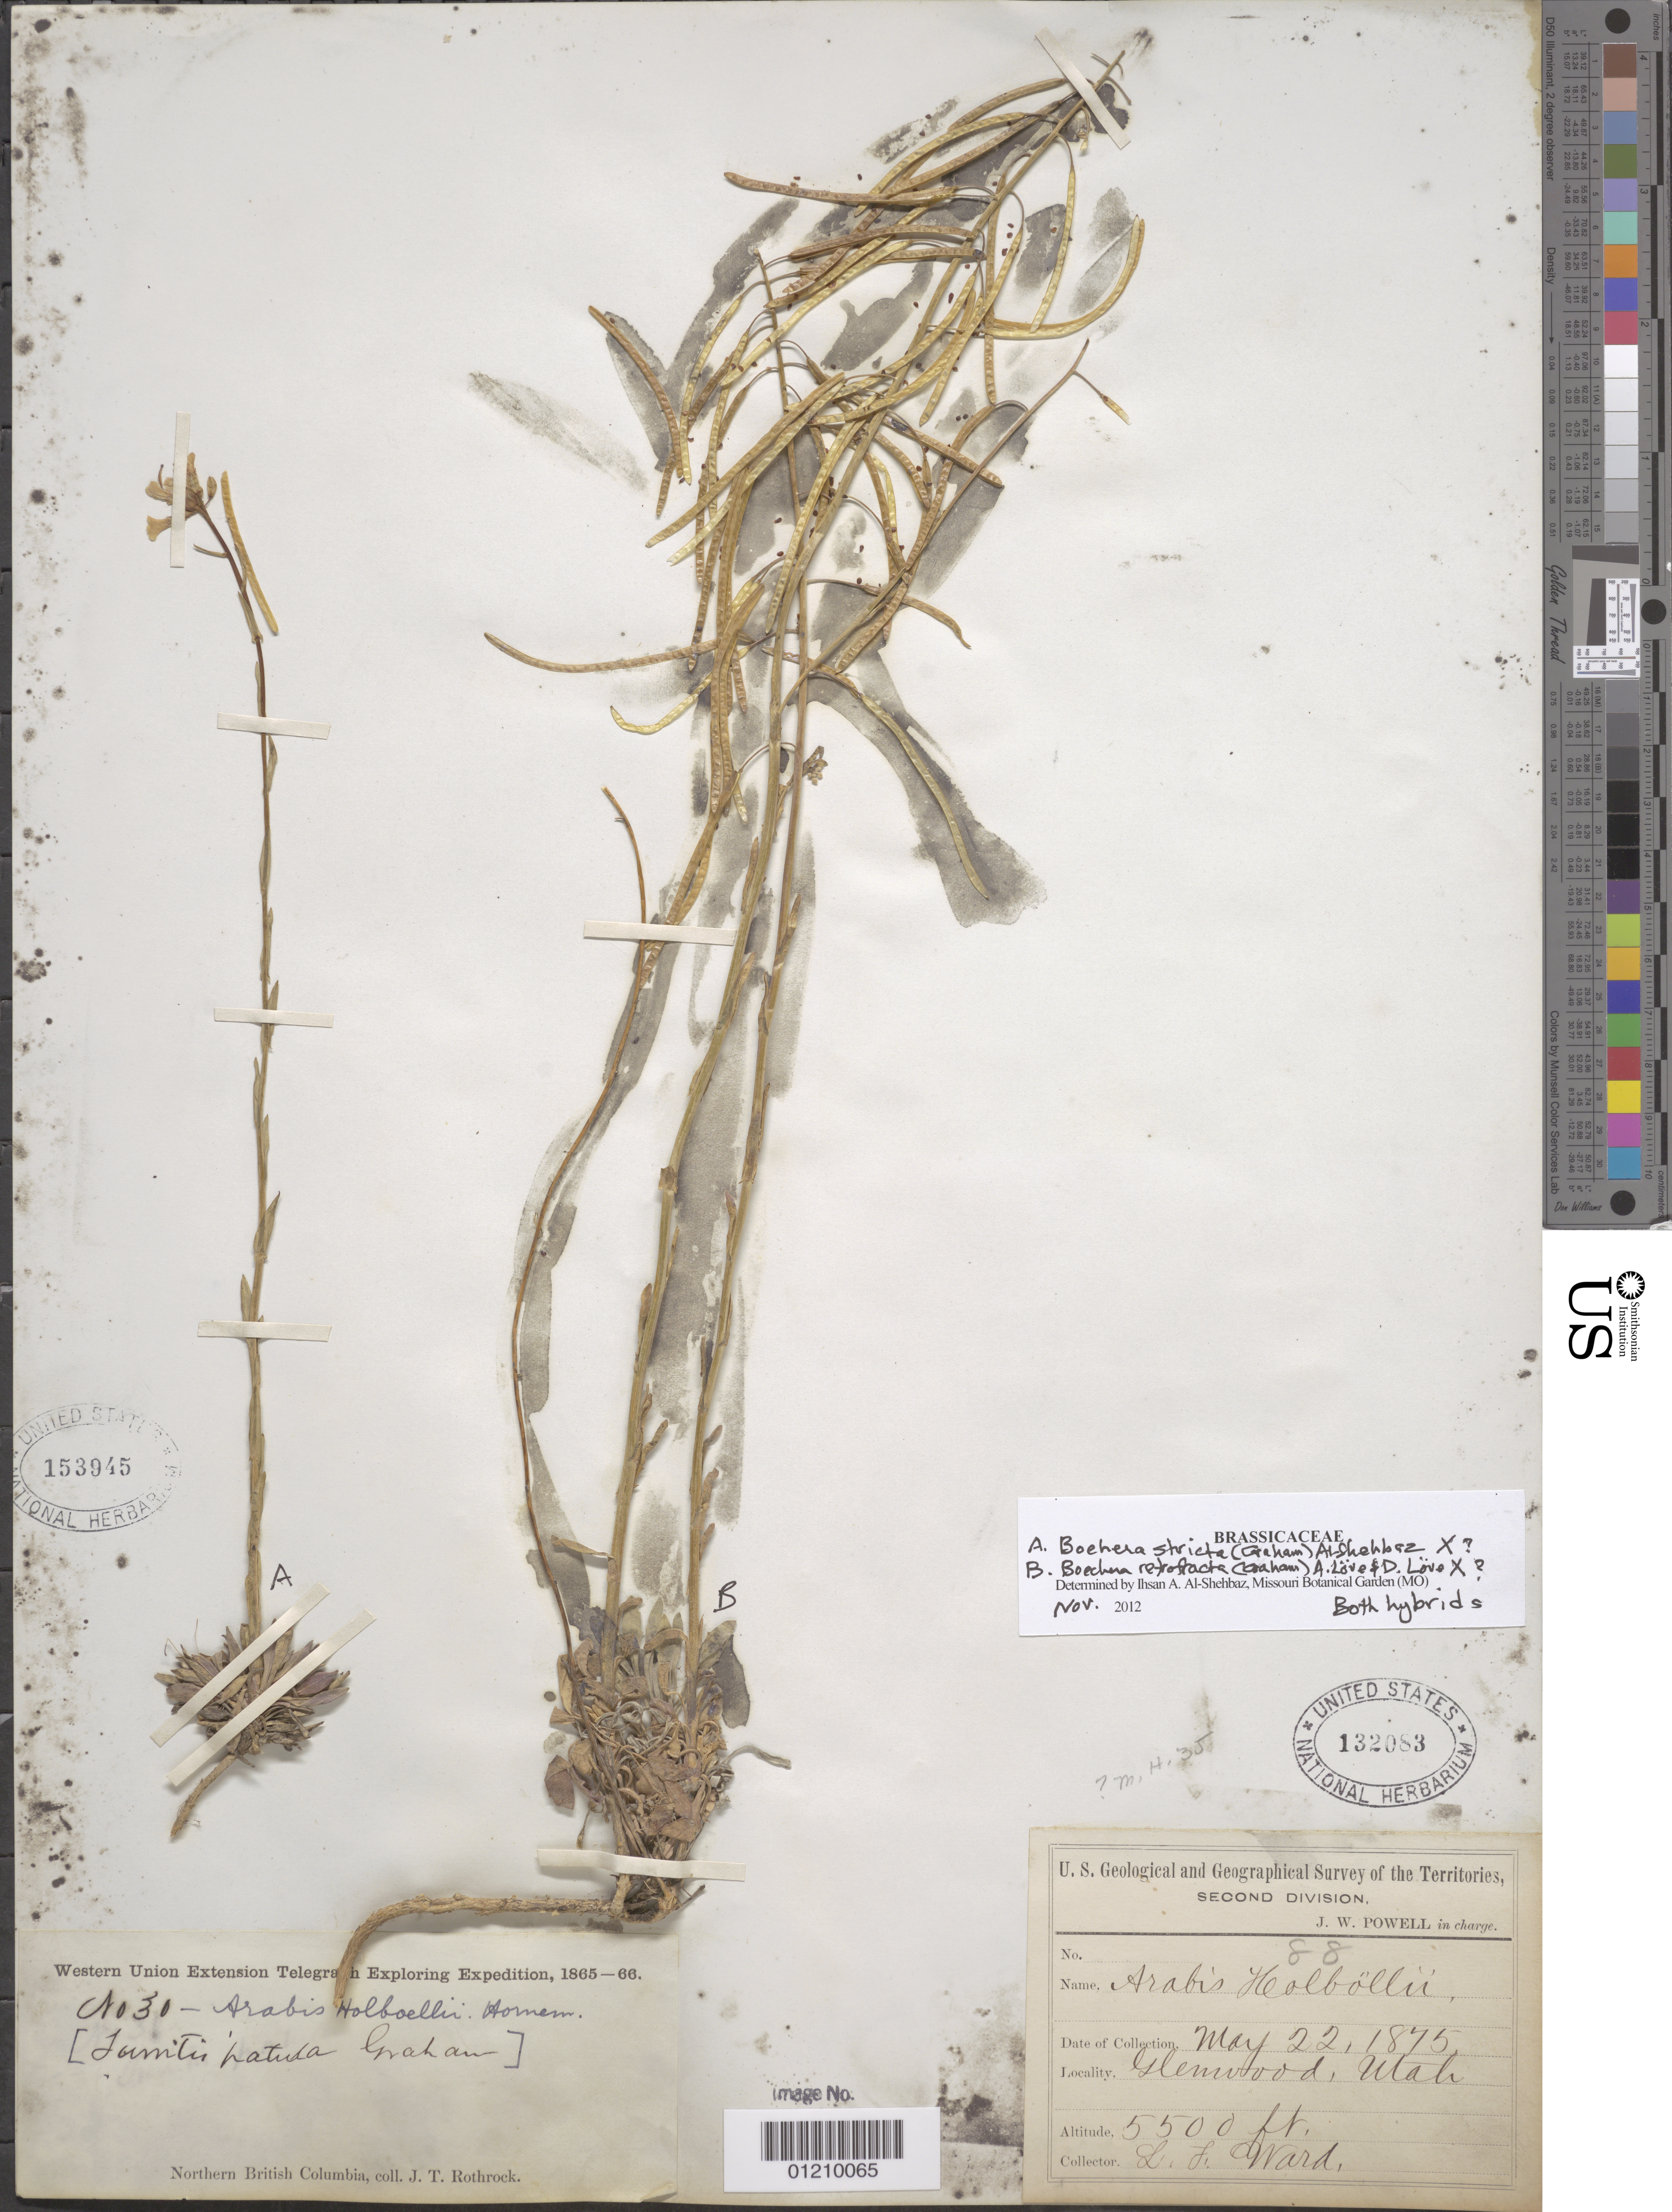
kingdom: Plantae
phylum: Tracheophyta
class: Magnoliopsida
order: Brassicales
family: Brassicaceae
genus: Boechera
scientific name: Boechera stricta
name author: (Graham) Al-Shehbaz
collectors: L. F. Ward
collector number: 88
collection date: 1875-05-22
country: United States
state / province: Utah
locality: Glenwood.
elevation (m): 1676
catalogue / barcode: US 132083